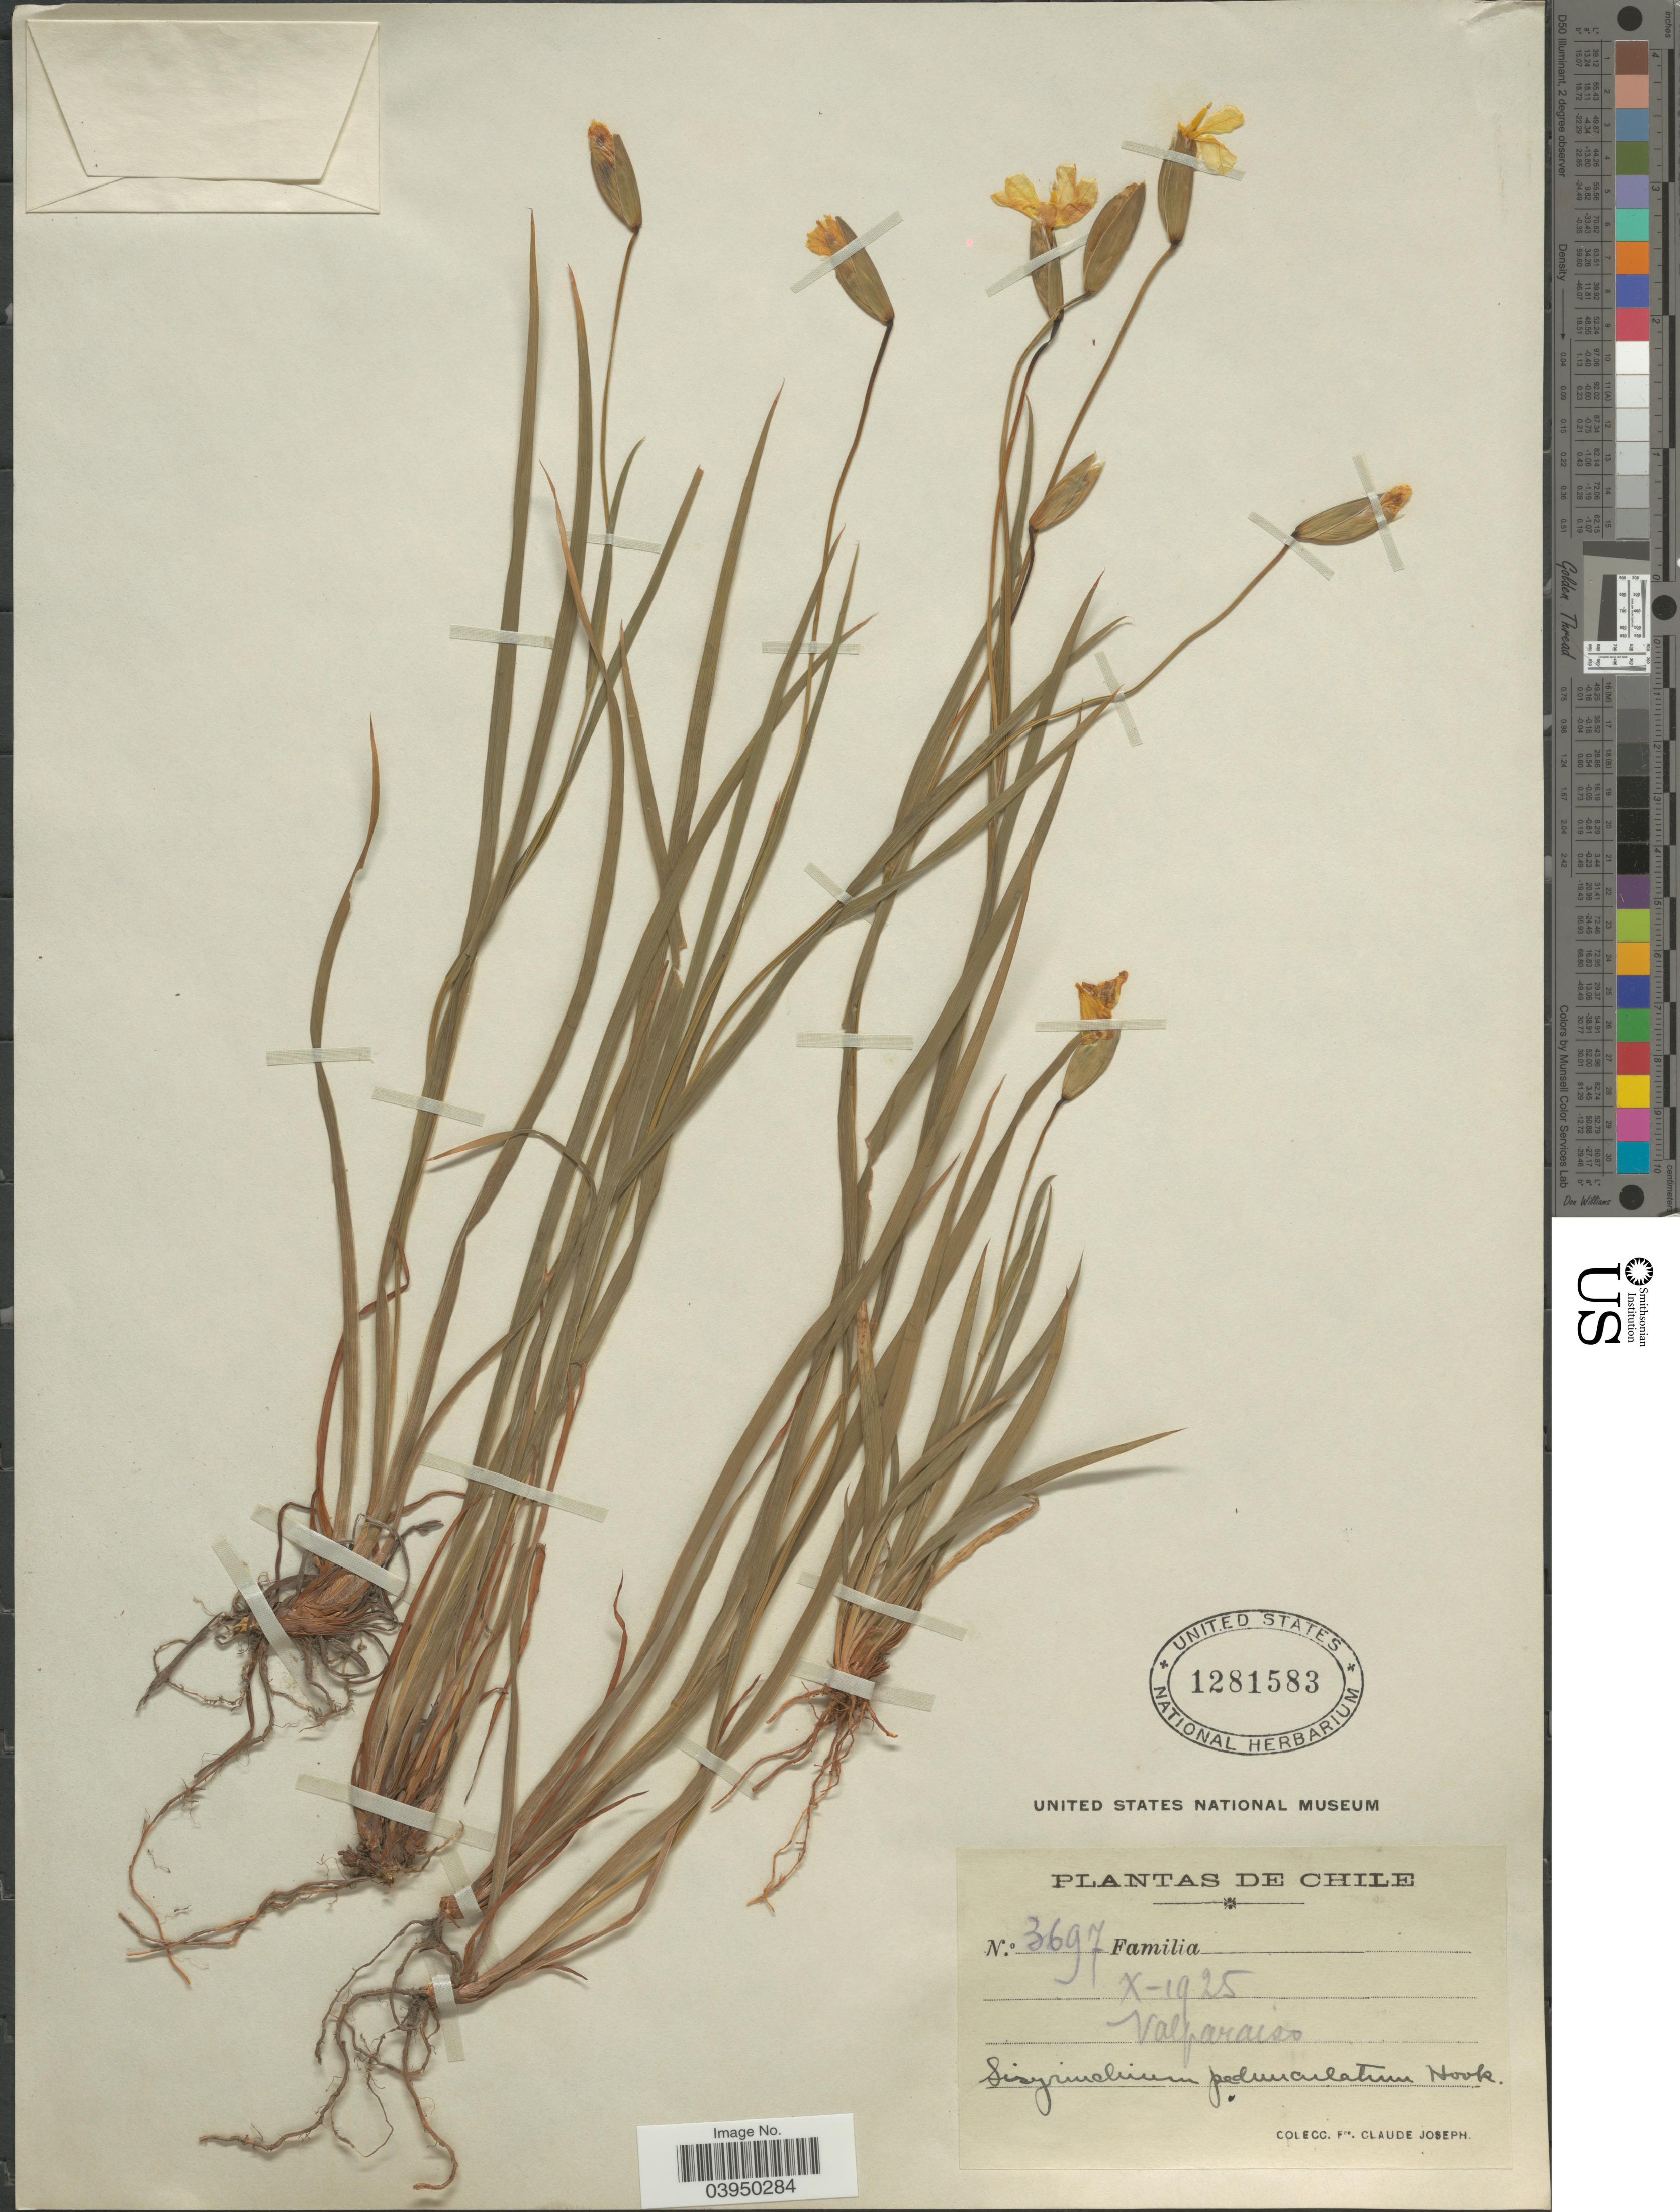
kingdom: Plantae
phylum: Tracheophyta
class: Liliopsida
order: Asparagales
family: Iridaceae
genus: Solenomelus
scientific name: Solenomelus pedunculatus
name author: (Gillies ex Hook.) Hochr.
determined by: Strong, Mark T., (BOT), Smithsonian Institution - National Museum of Natural History (UNITED STATES)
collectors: Bro. Claude-Joseph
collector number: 3697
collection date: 1925-10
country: Chile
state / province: Valparaíso (V)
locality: Valparaiso.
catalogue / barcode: US 1281583